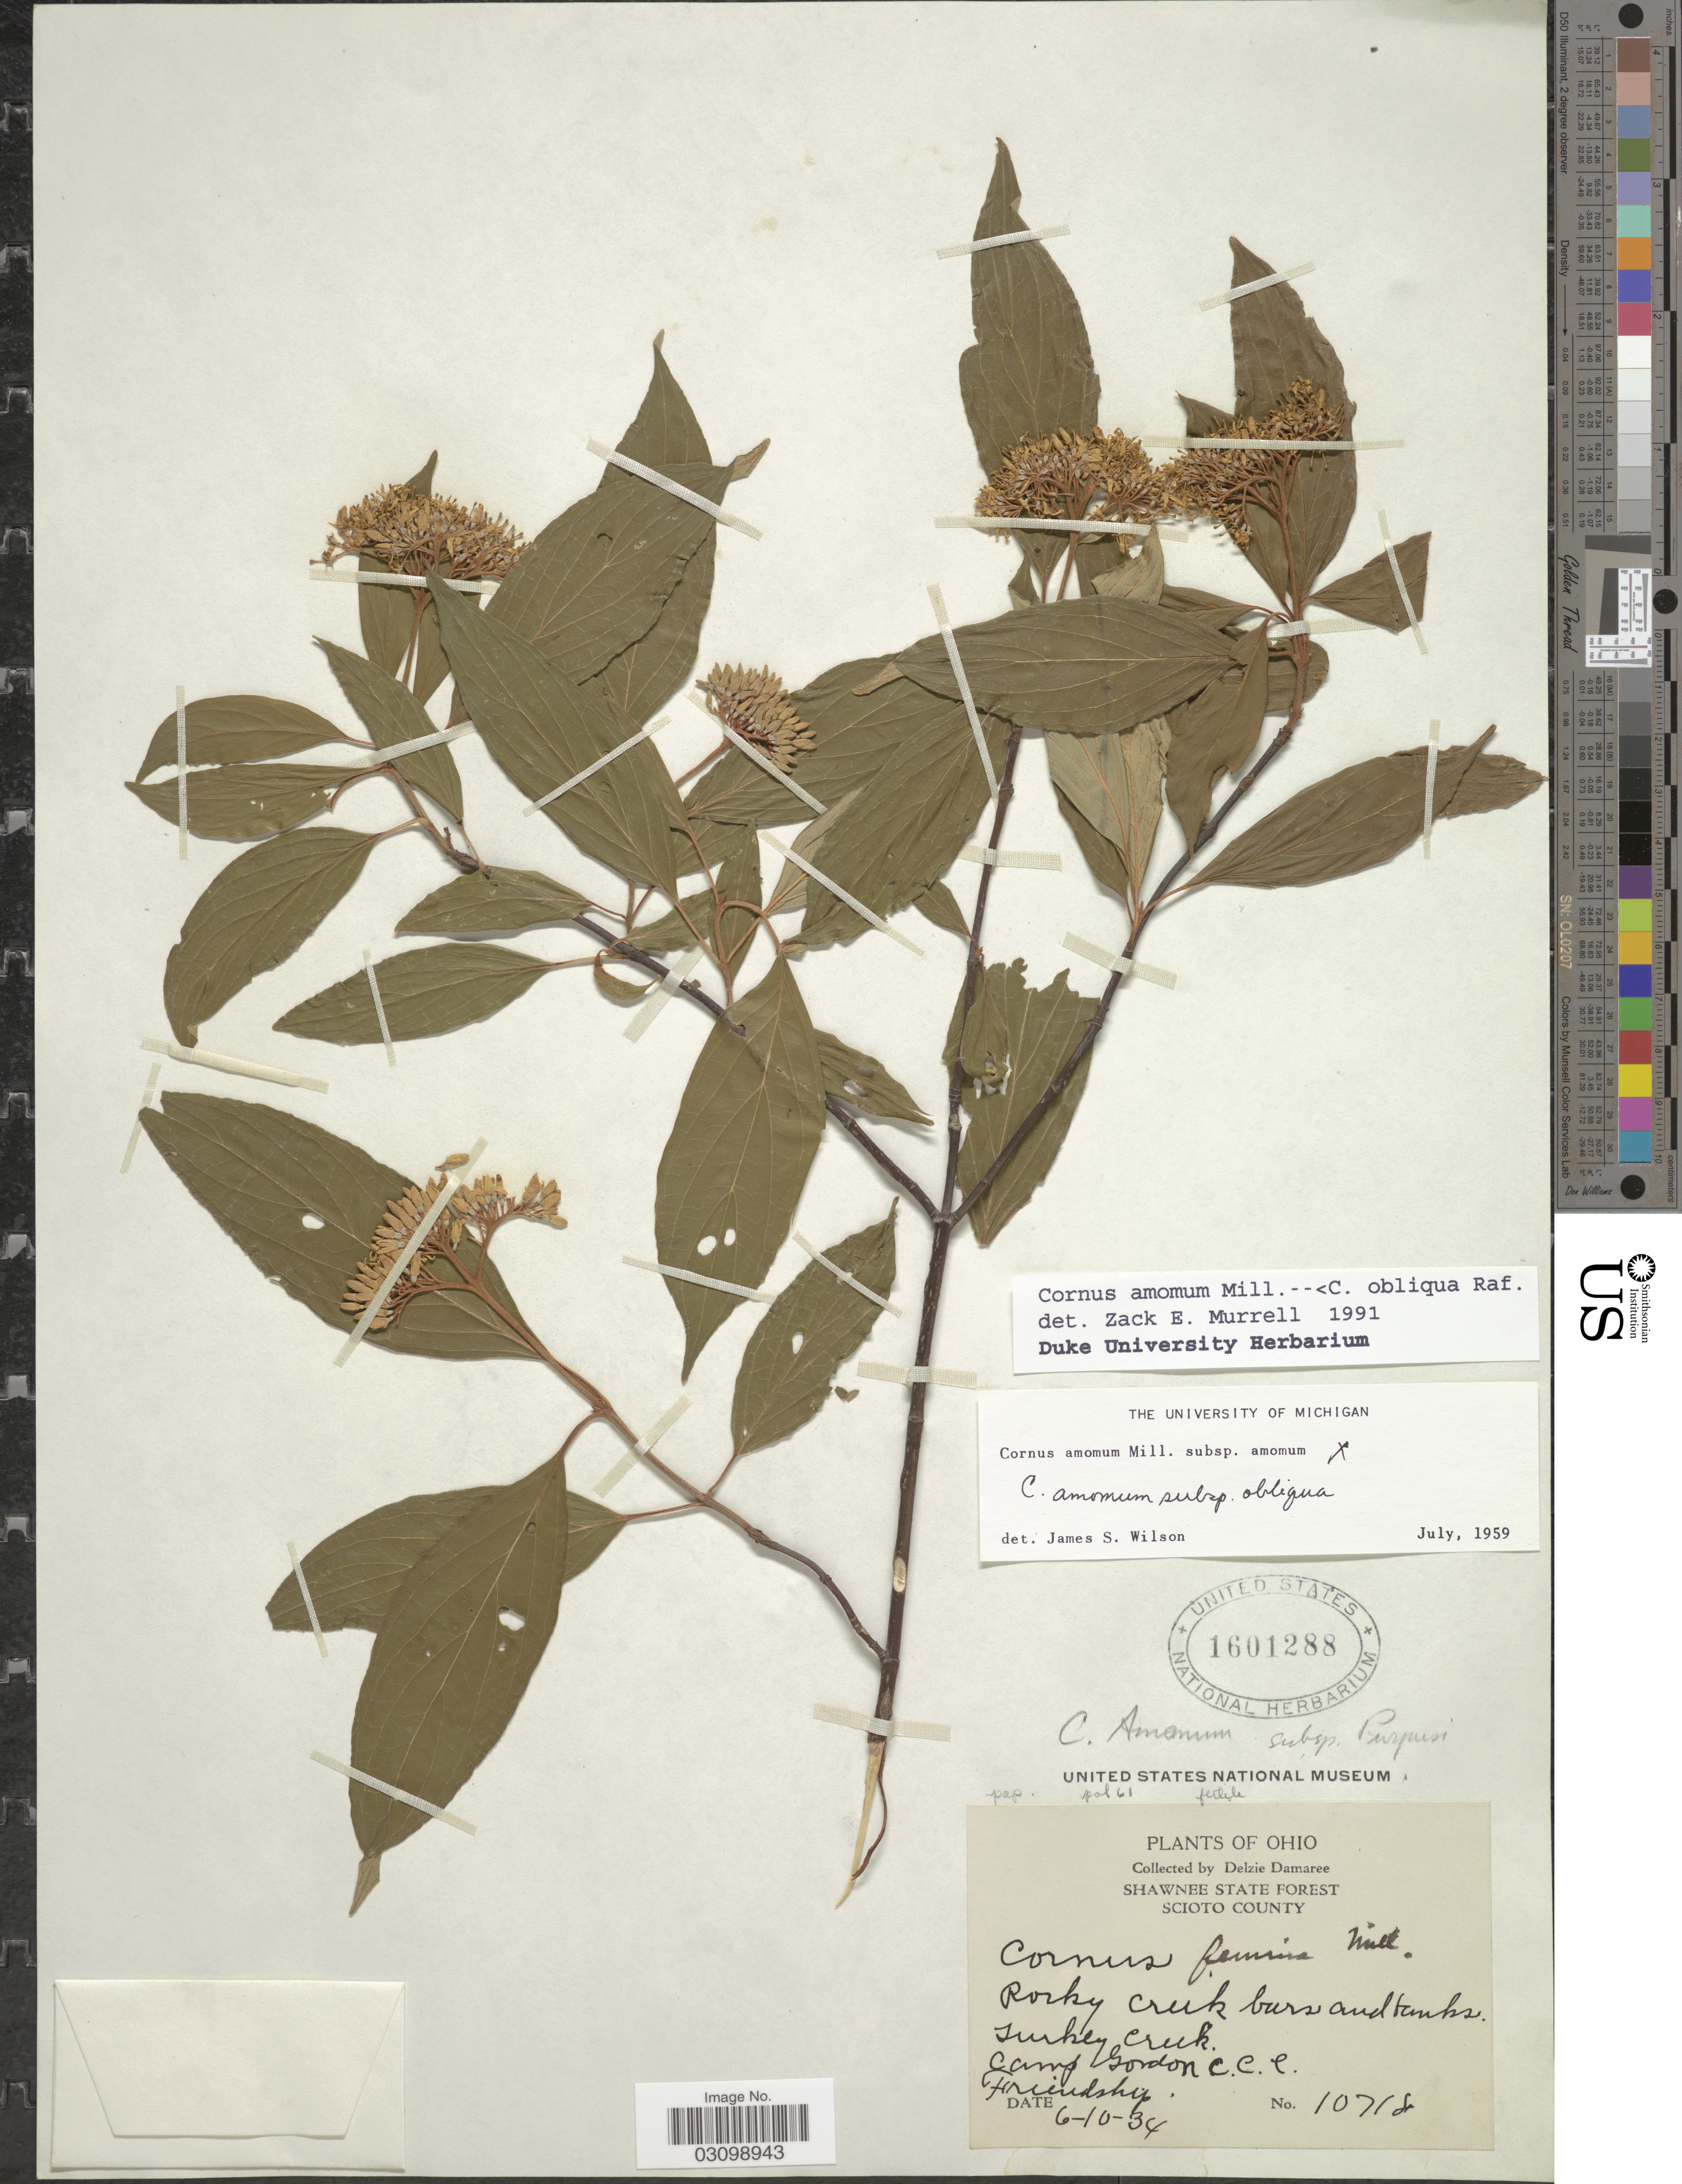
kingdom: Plantae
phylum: Tracheophyta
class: Magnoliopsida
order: Cornales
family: Cornaceae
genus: Cornus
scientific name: Cornus sp.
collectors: D. Damaree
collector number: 10718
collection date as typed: Transcribed d/m/y: 6/10/34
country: United States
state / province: Ohio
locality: Shawnee State Forest, Scioto County, Turkey Creek, Camp Gordon C.C.C. Friendship.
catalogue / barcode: US 1601288